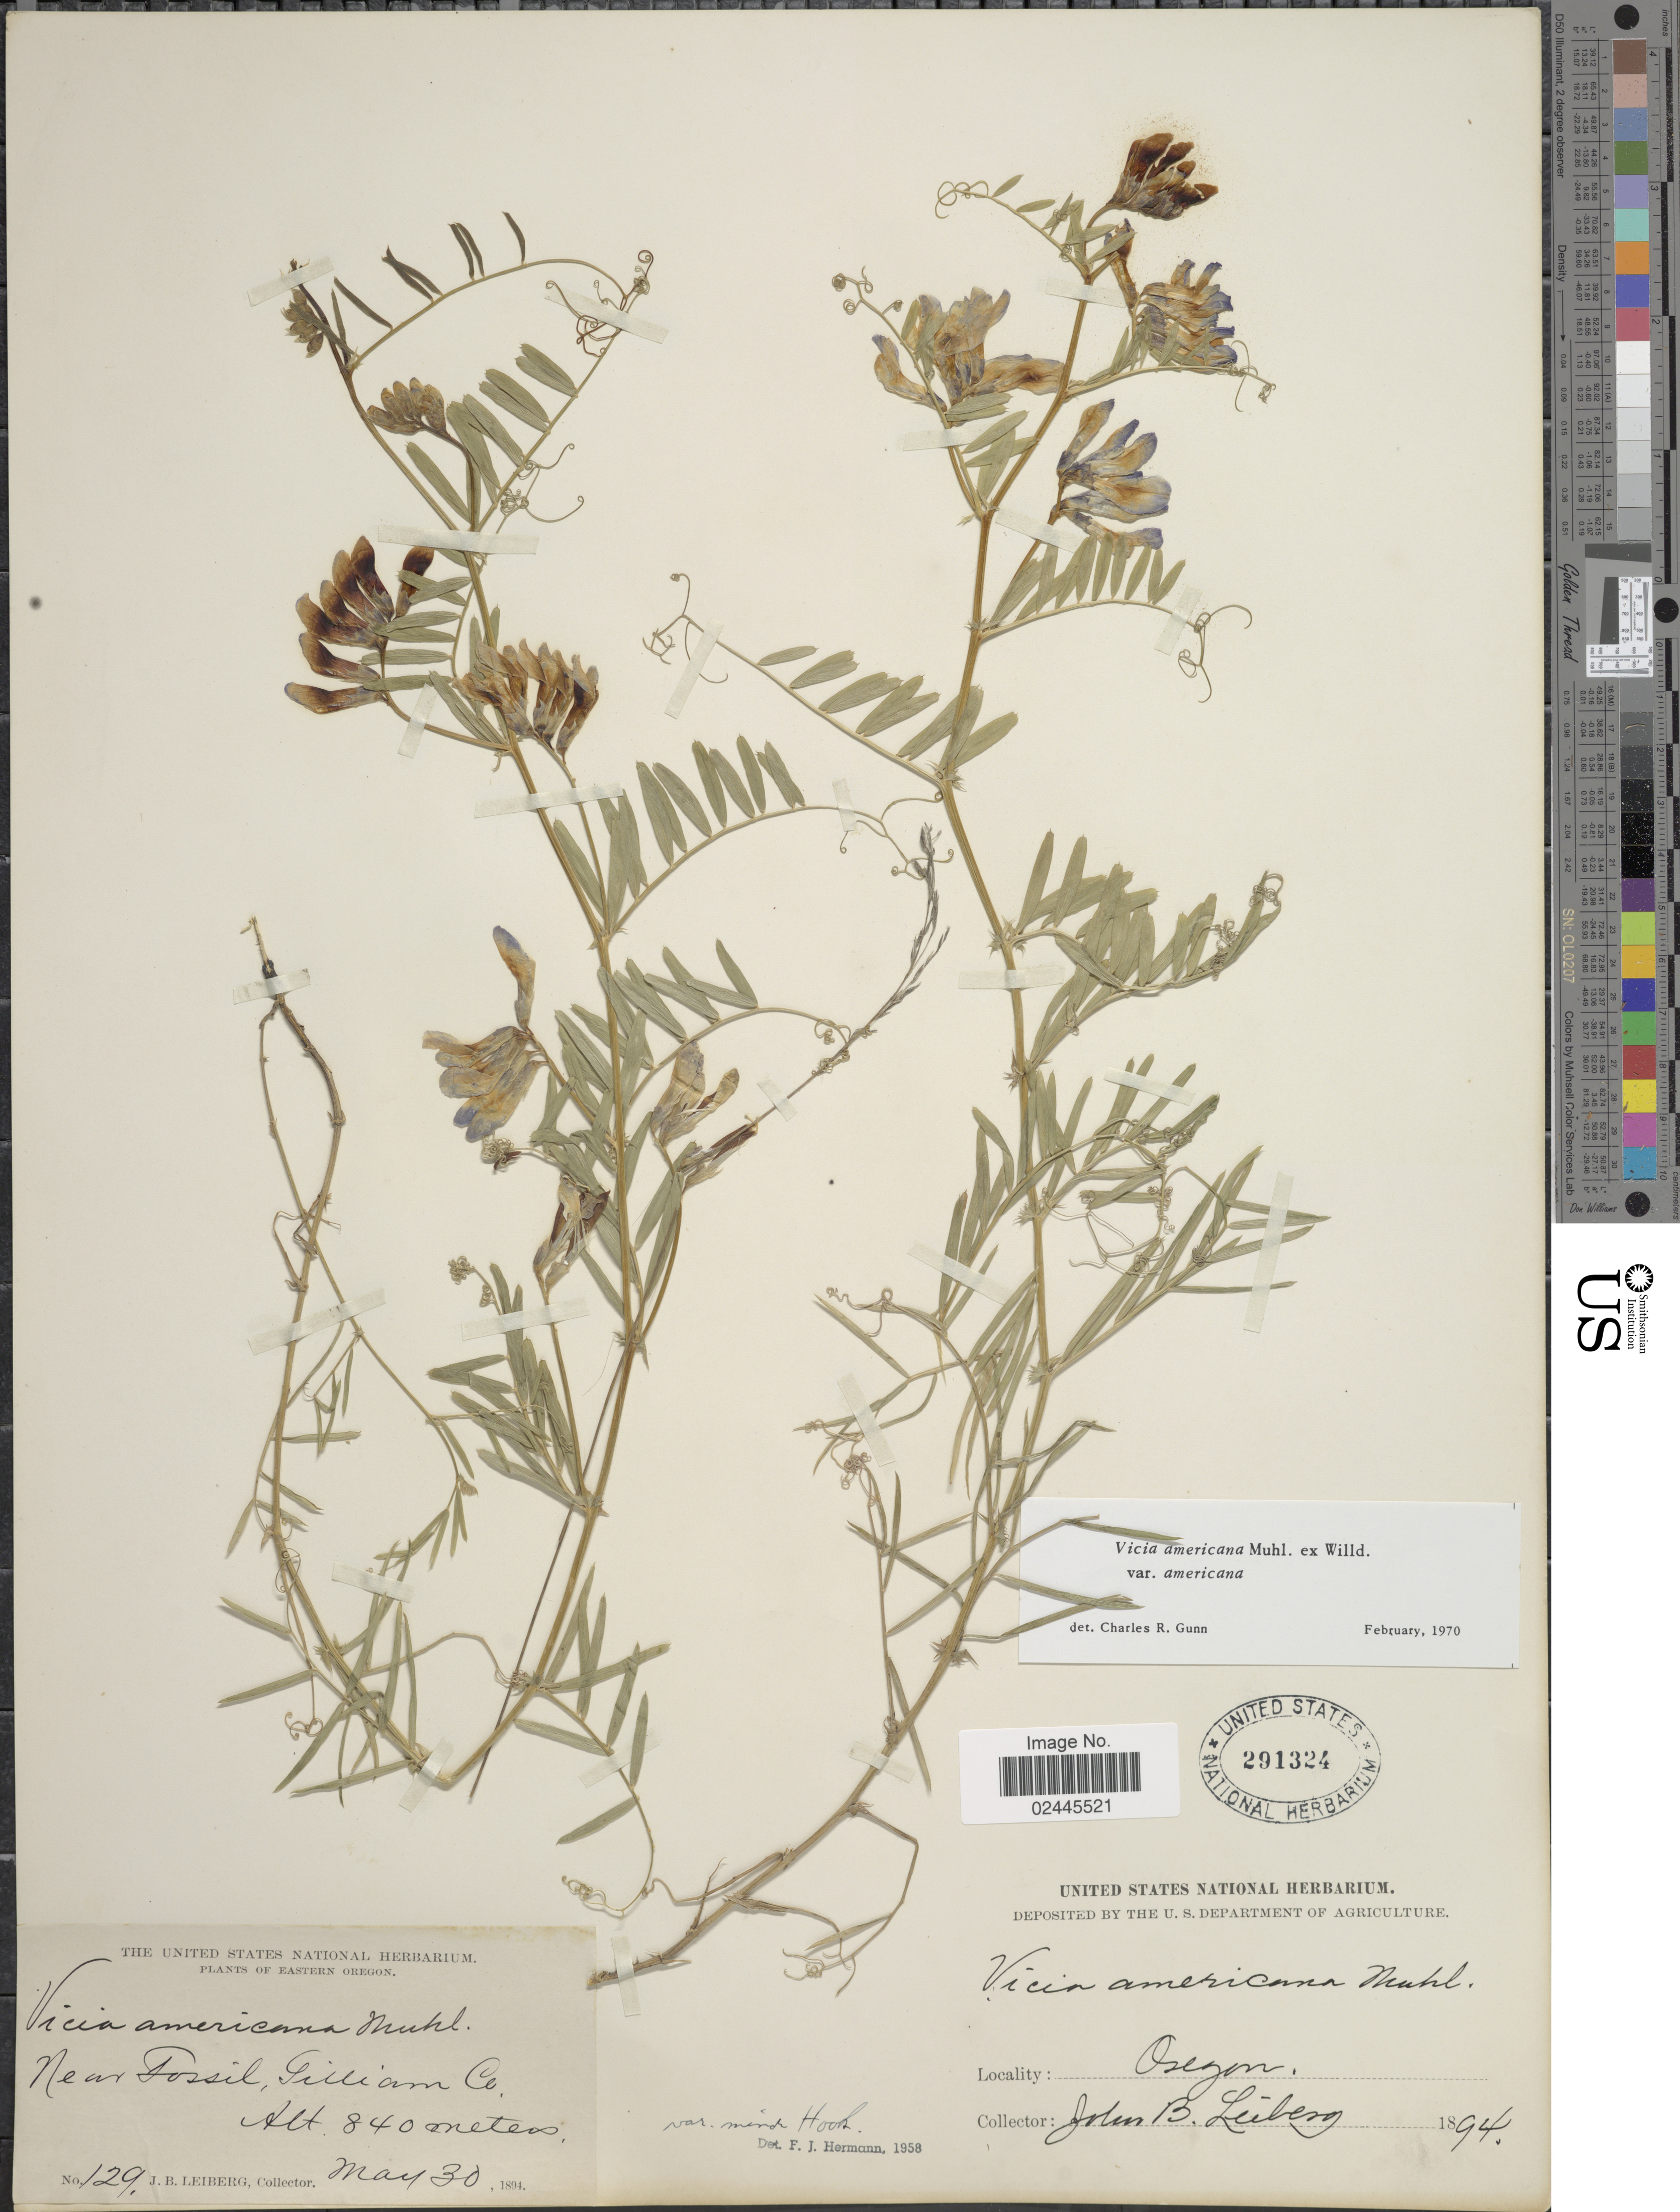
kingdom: Plantae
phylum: Tracheophyta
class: Magnoliopsida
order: Fabales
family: Fabaceae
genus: Vicia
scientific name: Vicia americana var. americana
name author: Muhl. ex Willd.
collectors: J. B. Leiberg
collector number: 129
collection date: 1894-05-30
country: United States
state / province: Oregon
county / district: Gilliam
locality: Near Fossil, Gilliam Co., Eastern Oregon.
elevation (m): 840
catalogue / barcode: US 291324